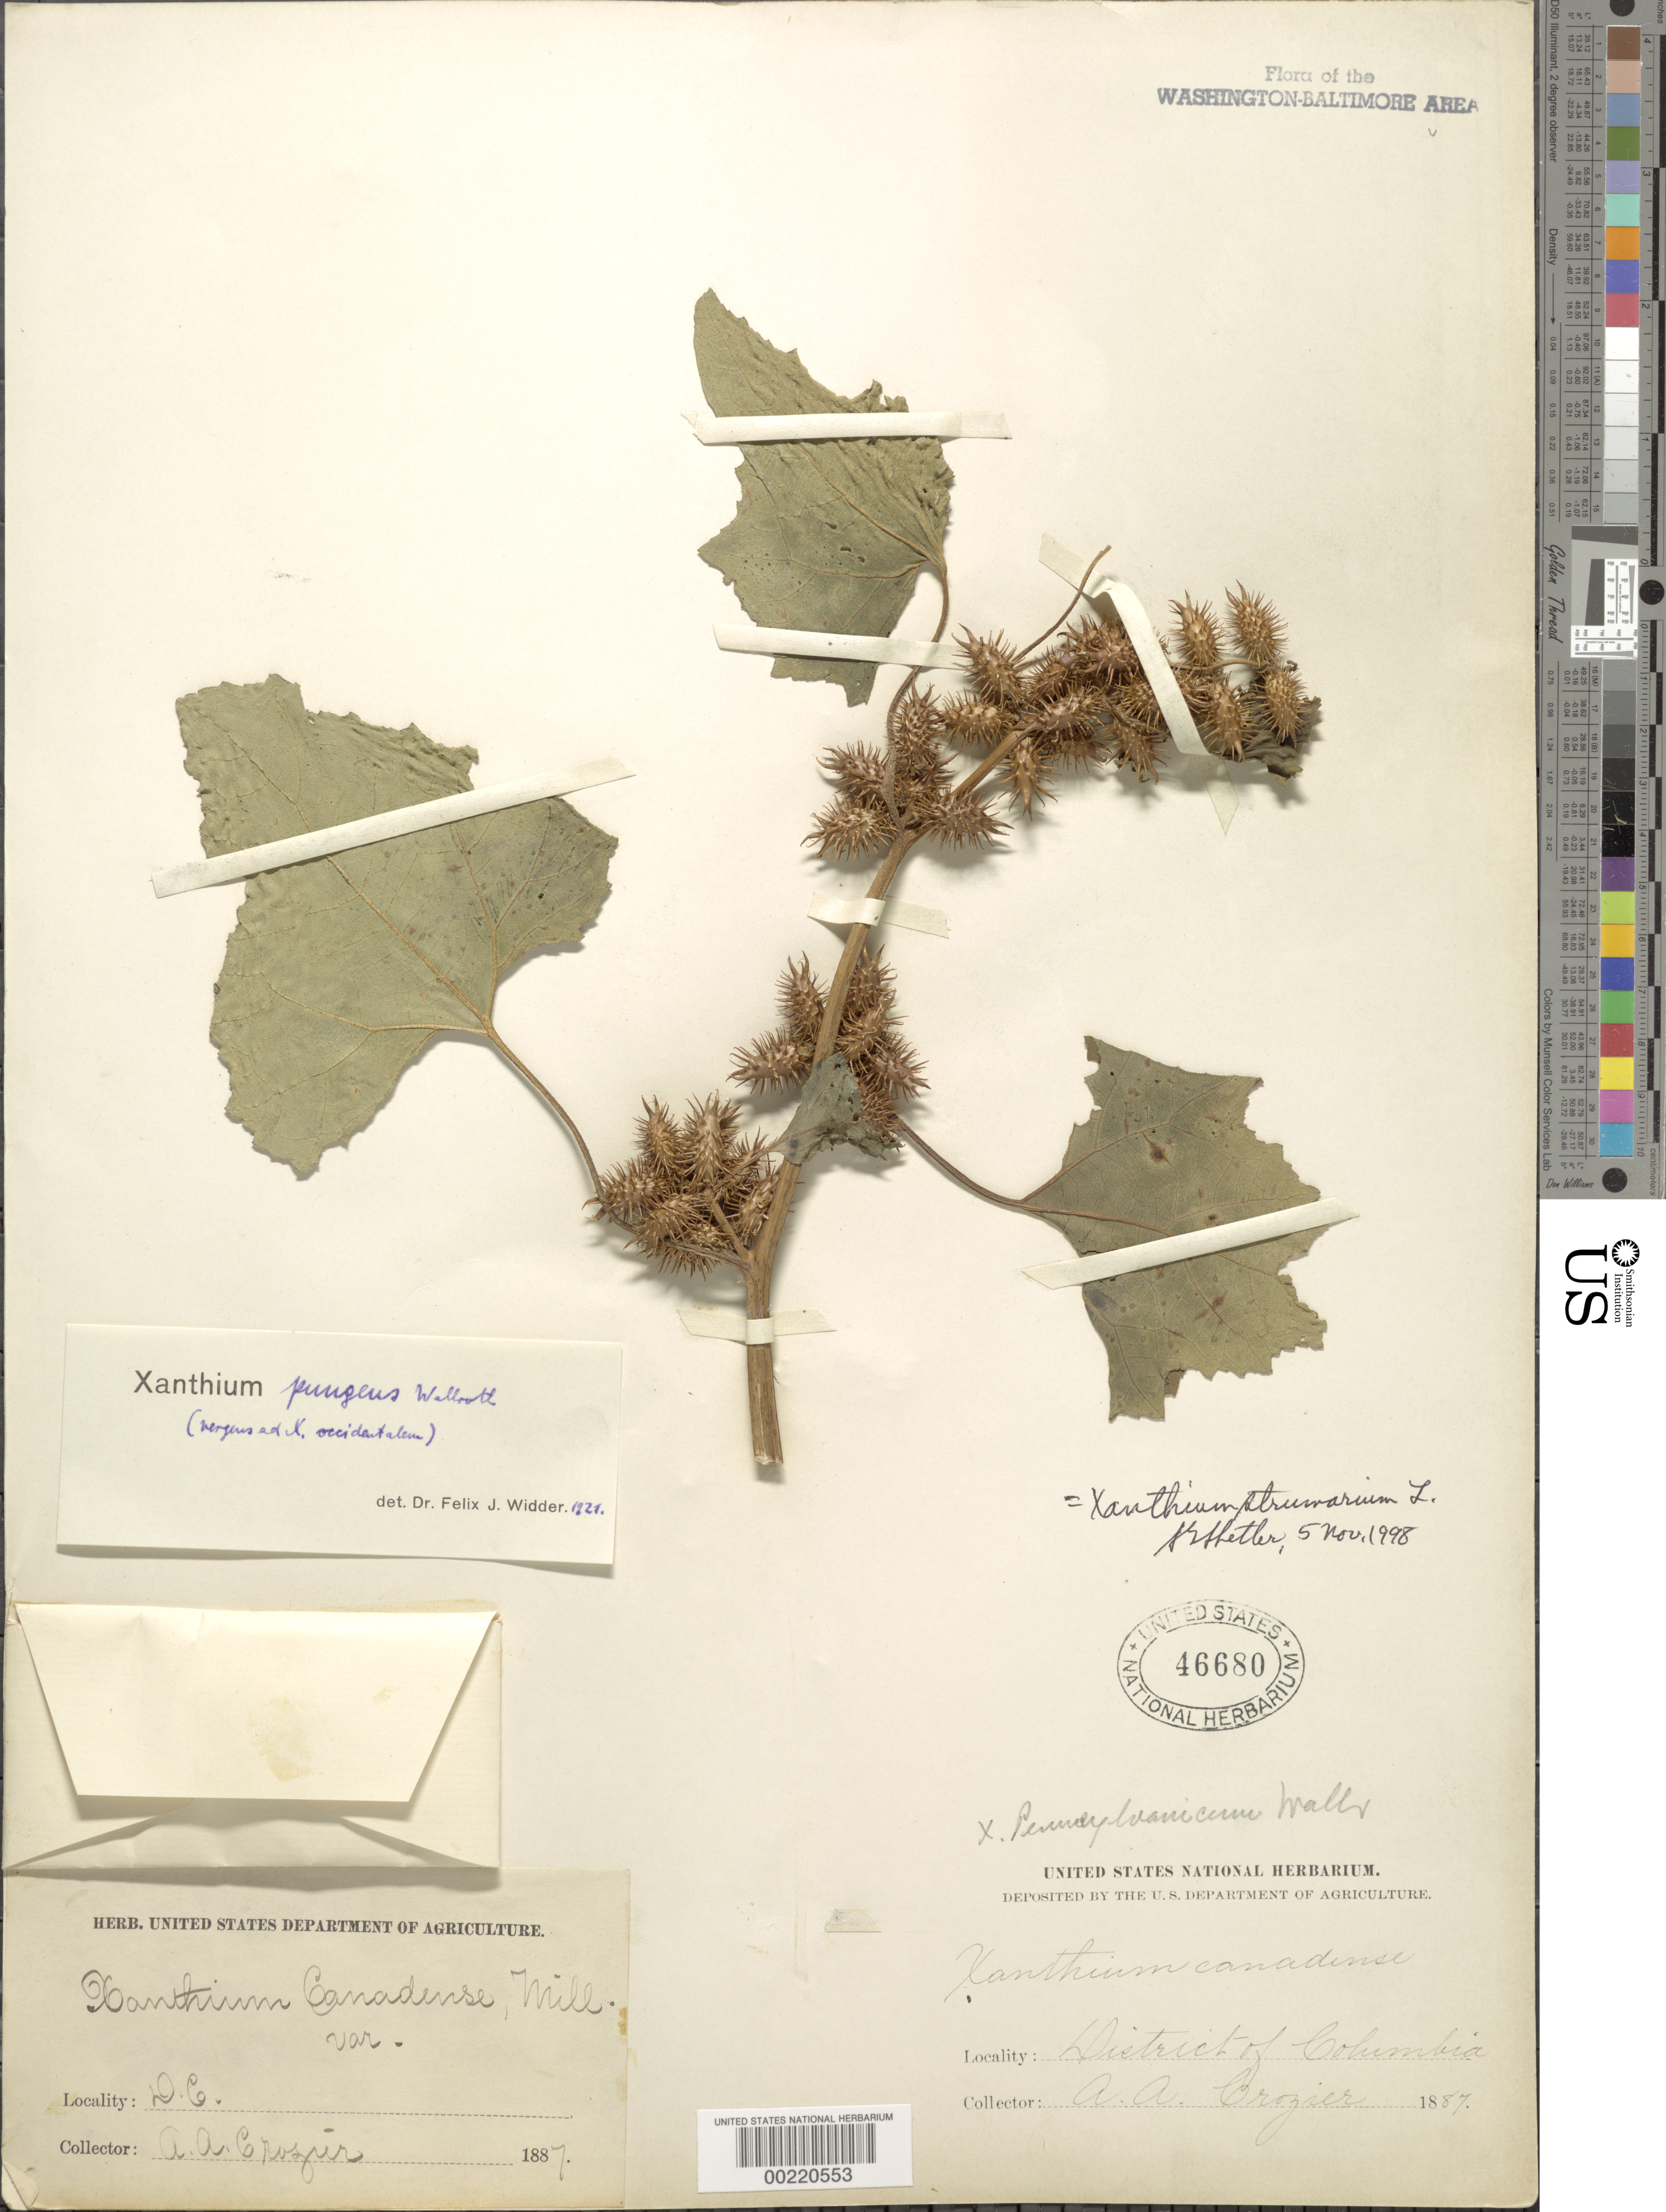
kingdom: Plantae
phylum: Tracheophyta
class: Magnoliopsida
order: Asterales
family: Asteraceae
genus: Xanthium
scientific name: Xanthium strumarium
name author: L.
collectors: A. Crozier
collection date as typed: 1887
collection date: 1887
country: United States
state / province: District of Columbia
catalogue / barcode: US 46680